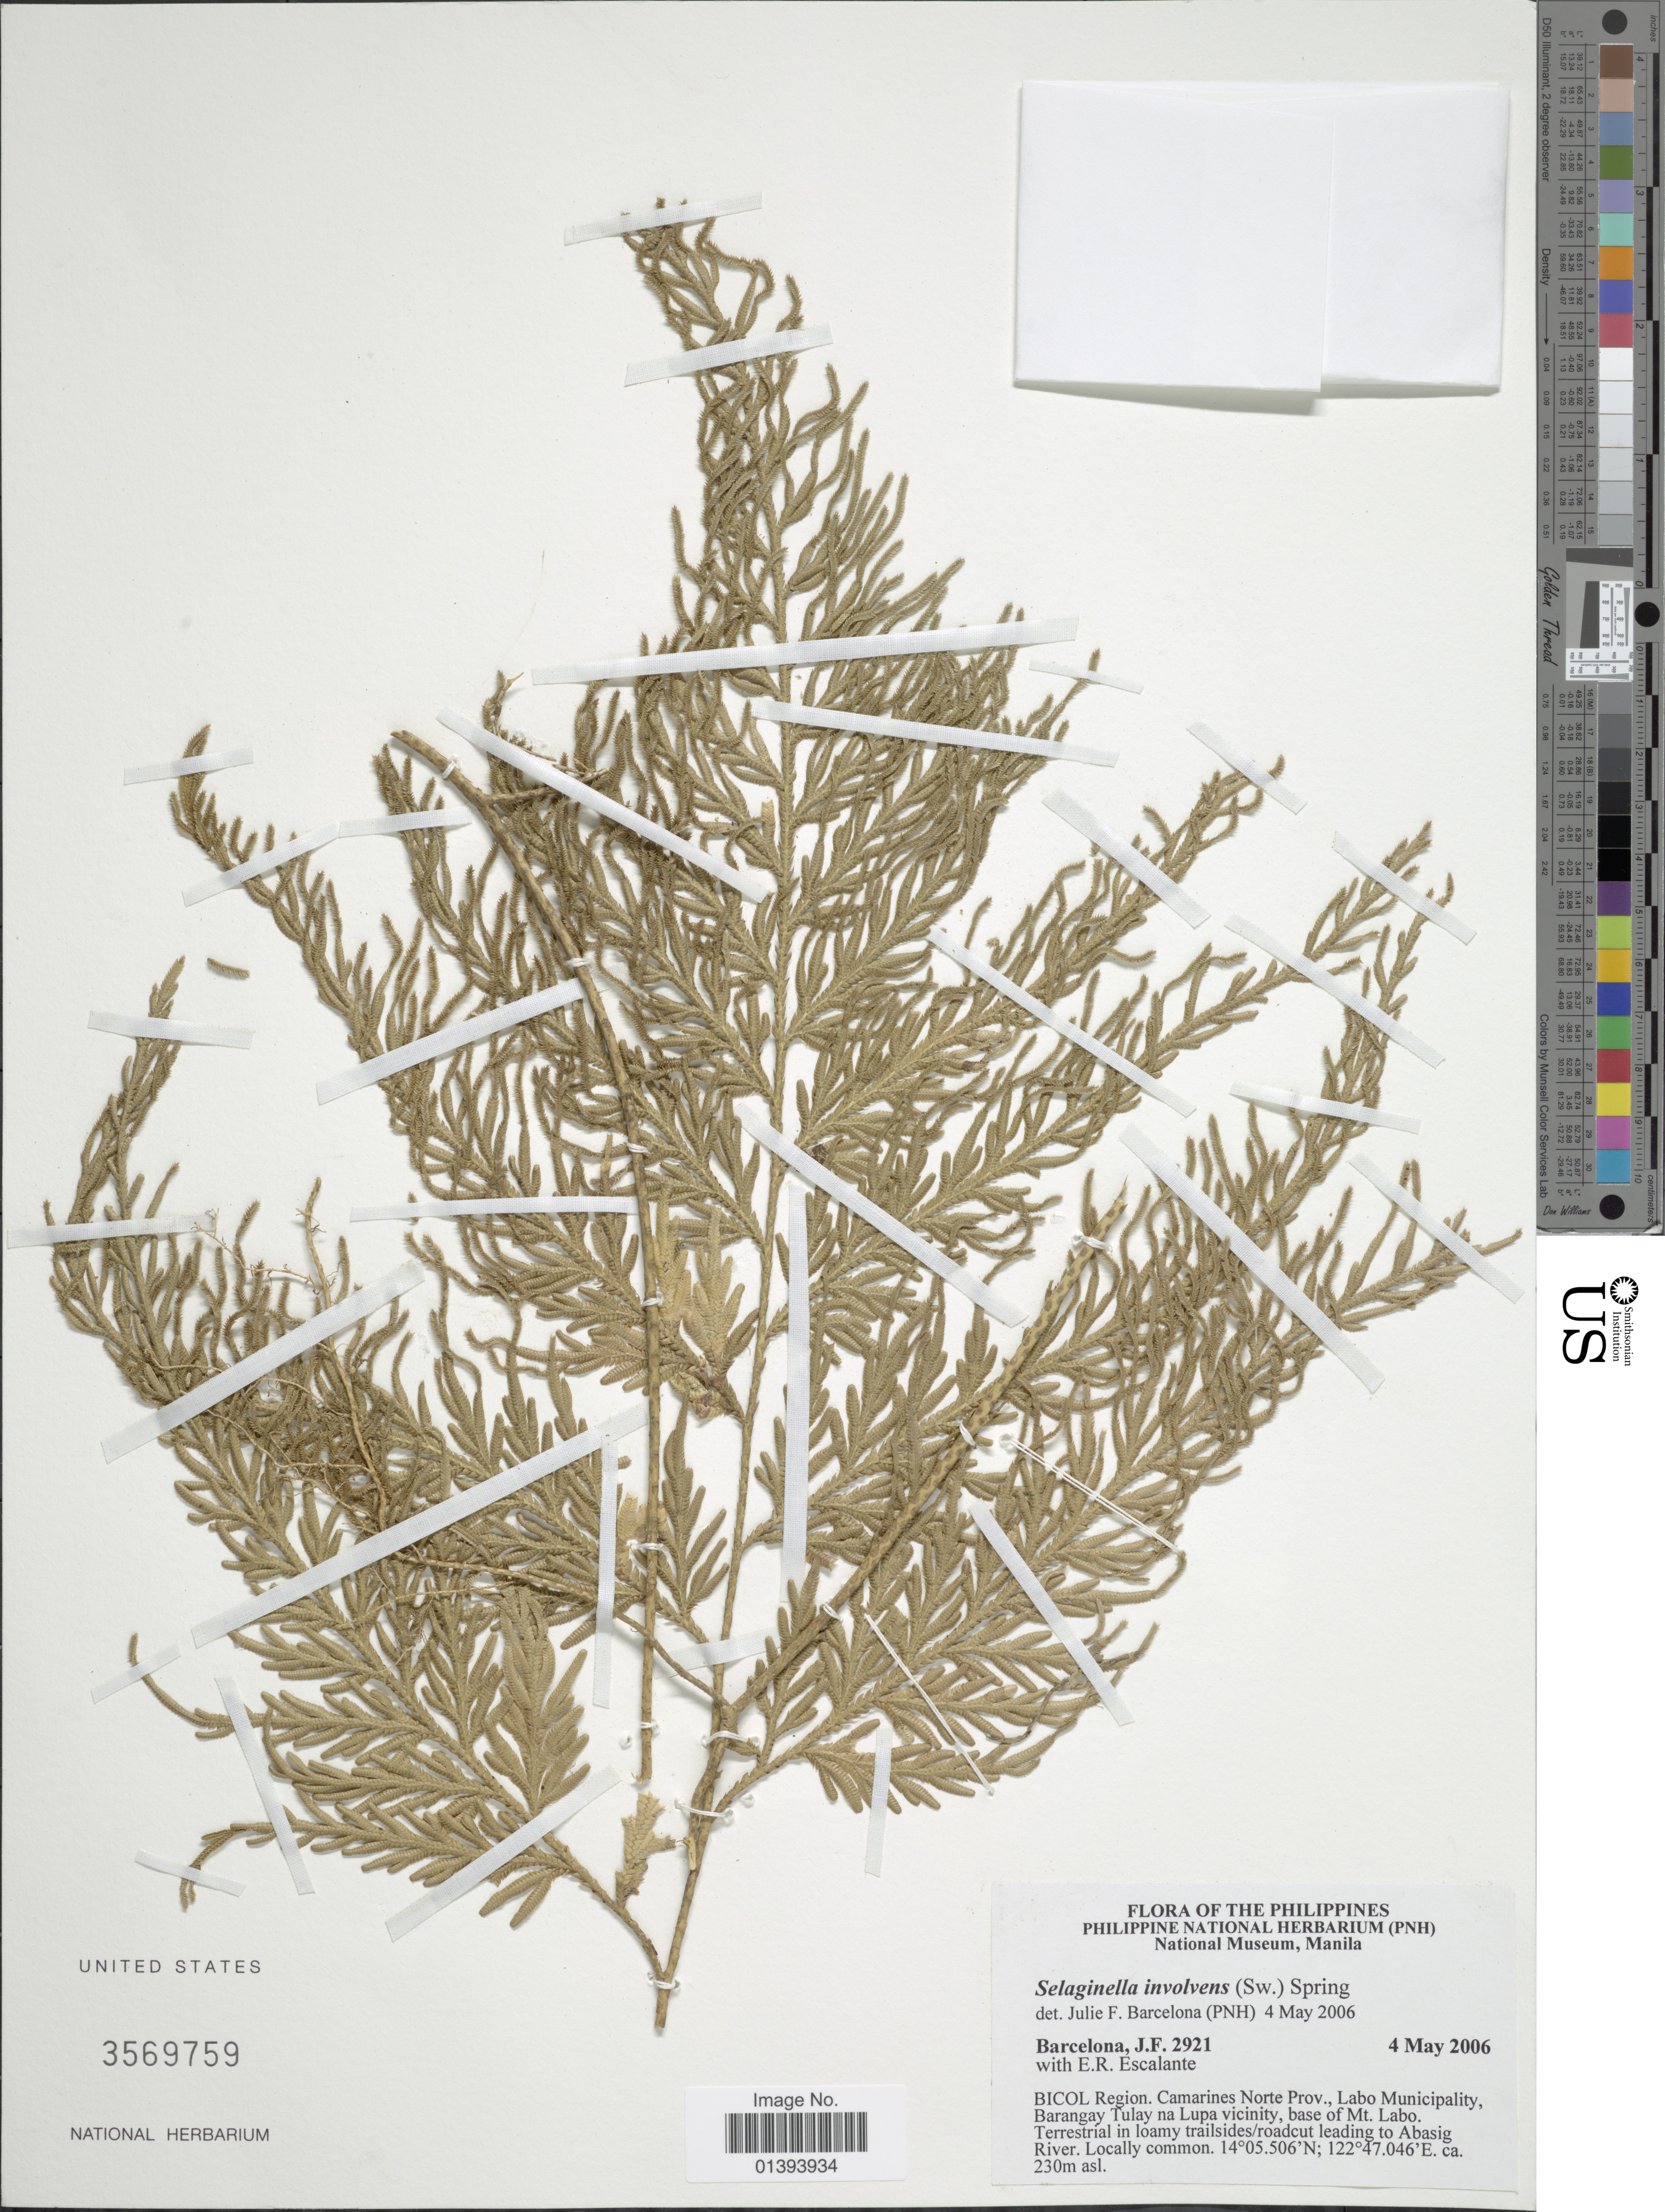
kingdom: Plantae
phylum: Tracheophyta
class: Lycopodiopsida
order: Selaginellales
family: Selaginellaceae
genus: Selaginella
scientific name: Selaginella involvens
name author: (Sw.) Spring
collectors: J. F. Barcelona & E. Escalante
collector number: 2921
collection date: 2006-05-04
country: Philippines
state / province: Bicol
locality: Bicol Region, Camarines Norte Prov., Labo Municipality, Barangay Tulay na Lupa Vicinity, base Mt. Labo, Terrestrial on loamy trailsides/roadcut leading to Abasig River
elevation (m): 230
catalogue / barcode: US 3569759